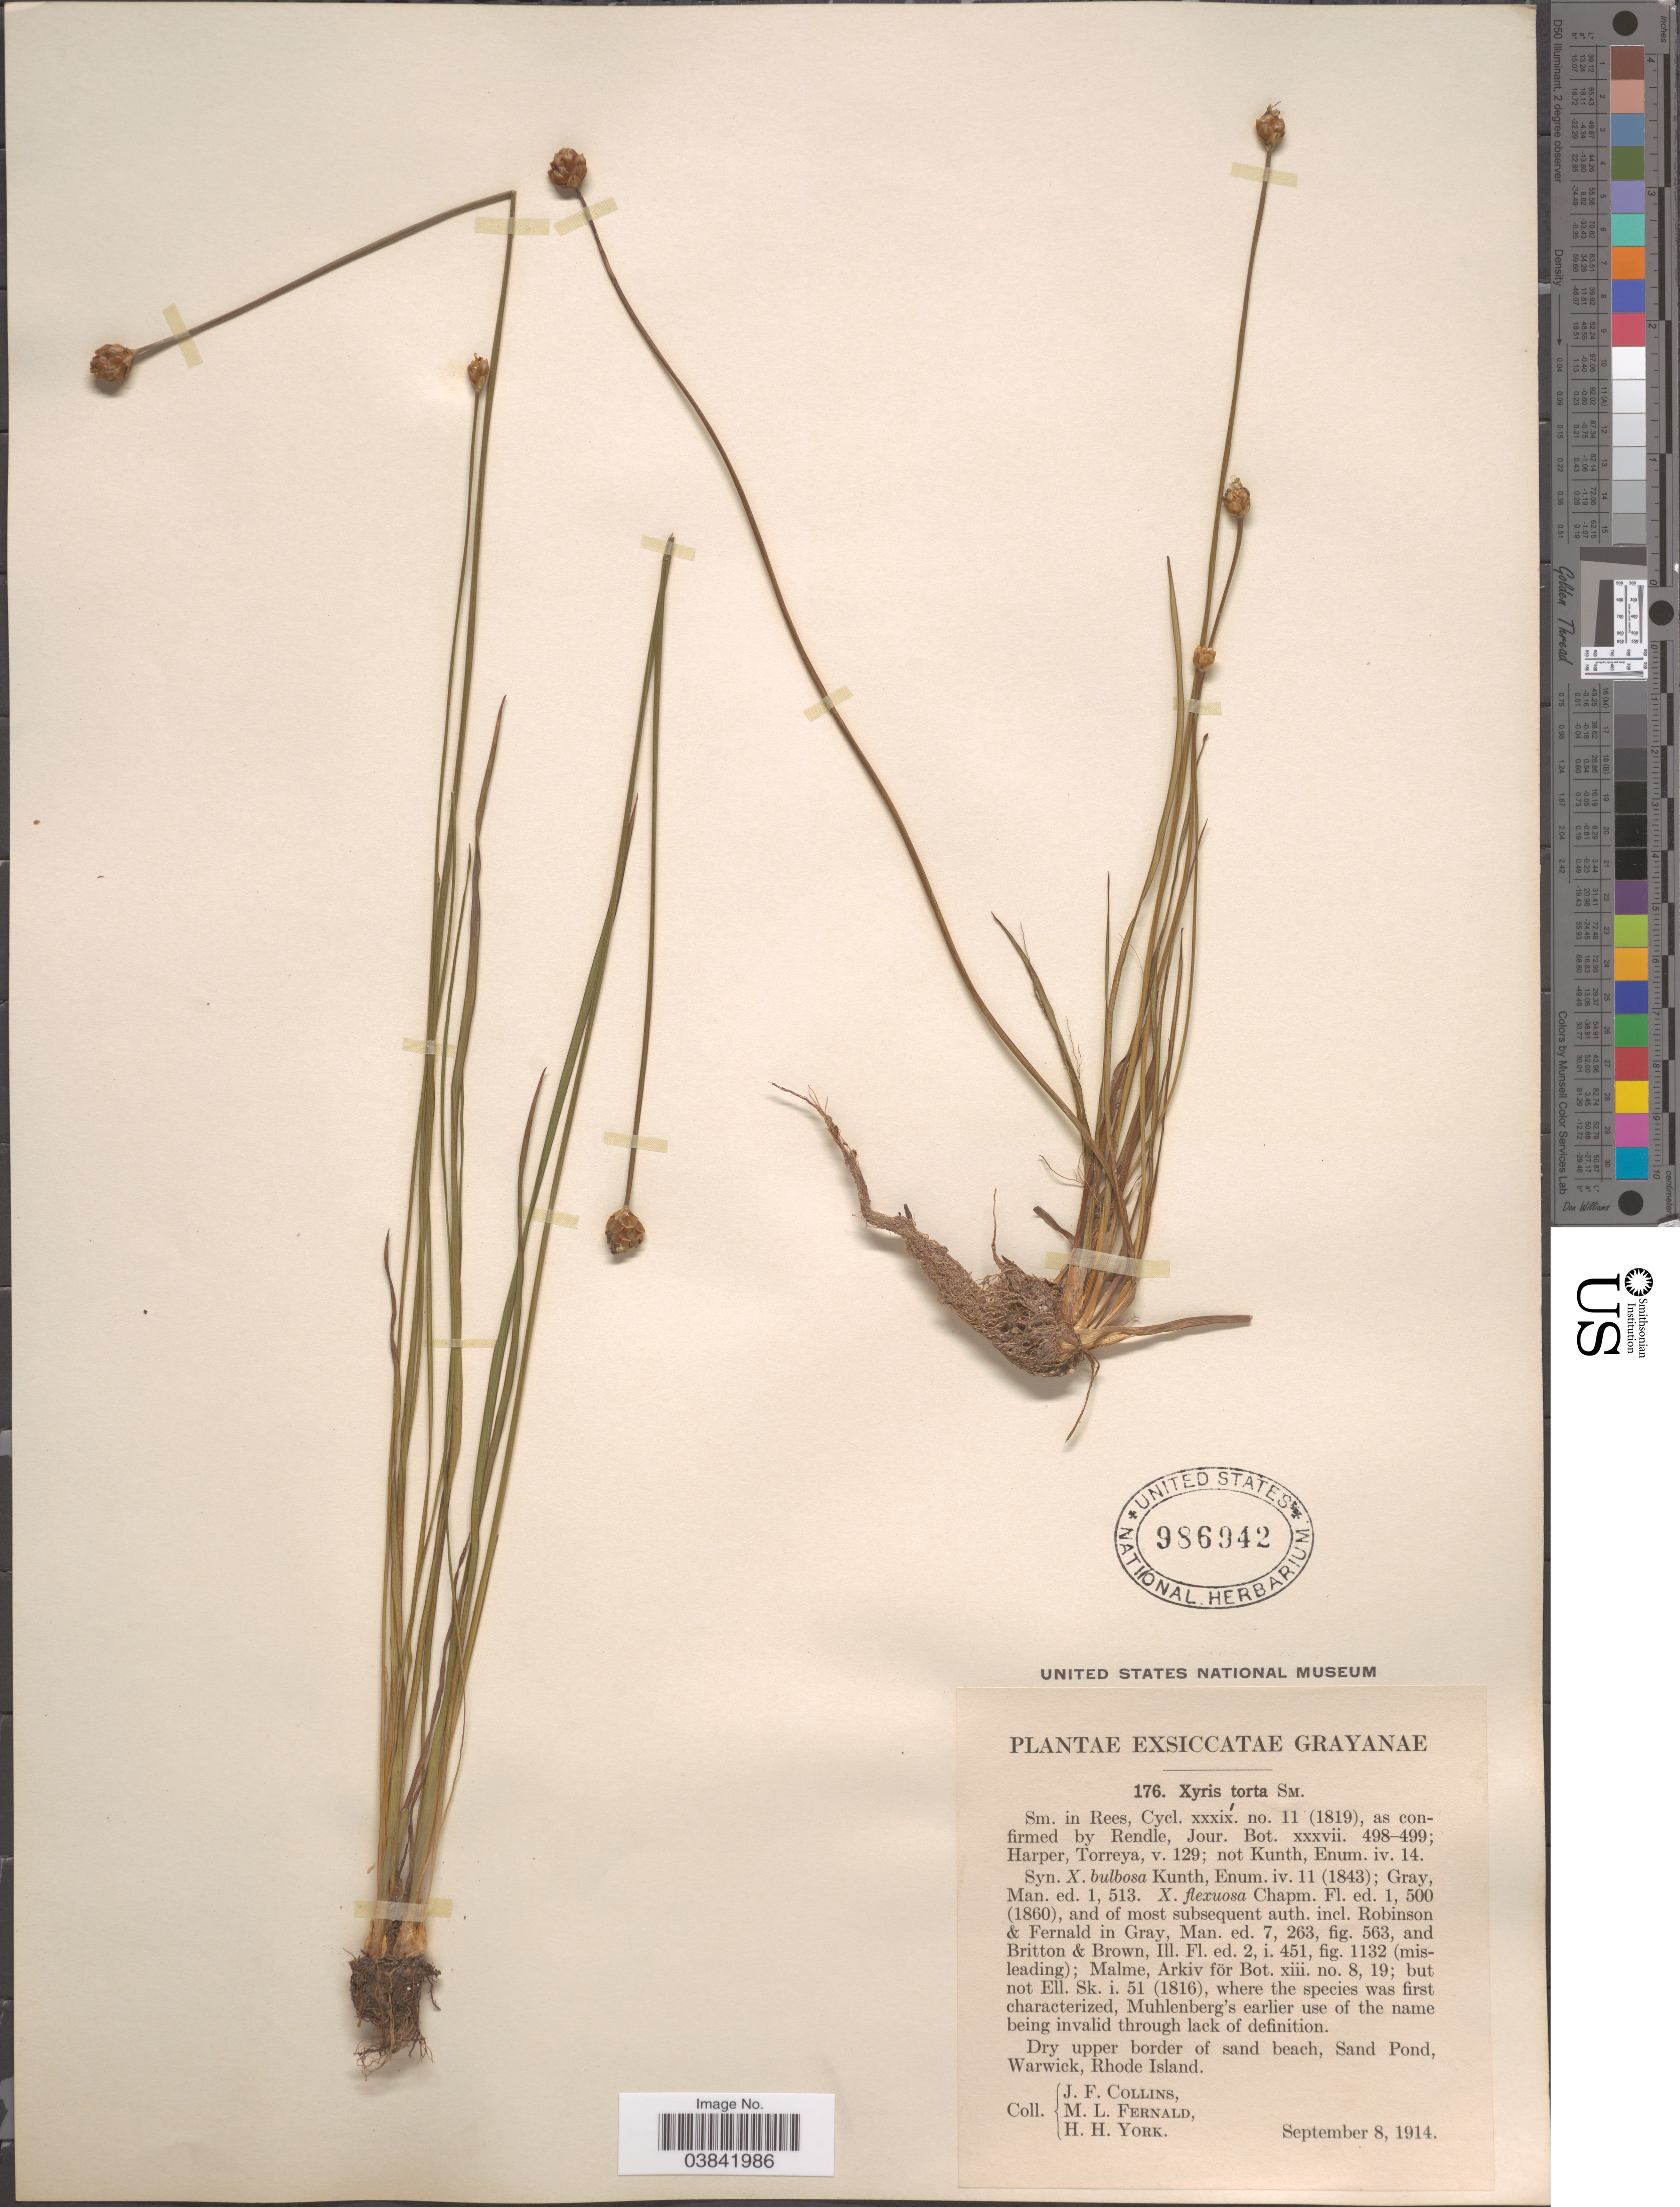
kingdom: Plantae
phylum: Tracheophyta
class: Liliopsida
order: Poales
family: Xyridaceae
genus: Xyris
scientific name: Xyris torta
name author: Sm.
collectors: J. Collins, M. L. Fernald & H. York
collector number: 176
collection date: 1914-09-08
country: United States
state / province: Rhode Island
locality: Dry upper border of sand beach, Sand Pond, Warwick.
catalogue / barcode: US 986942